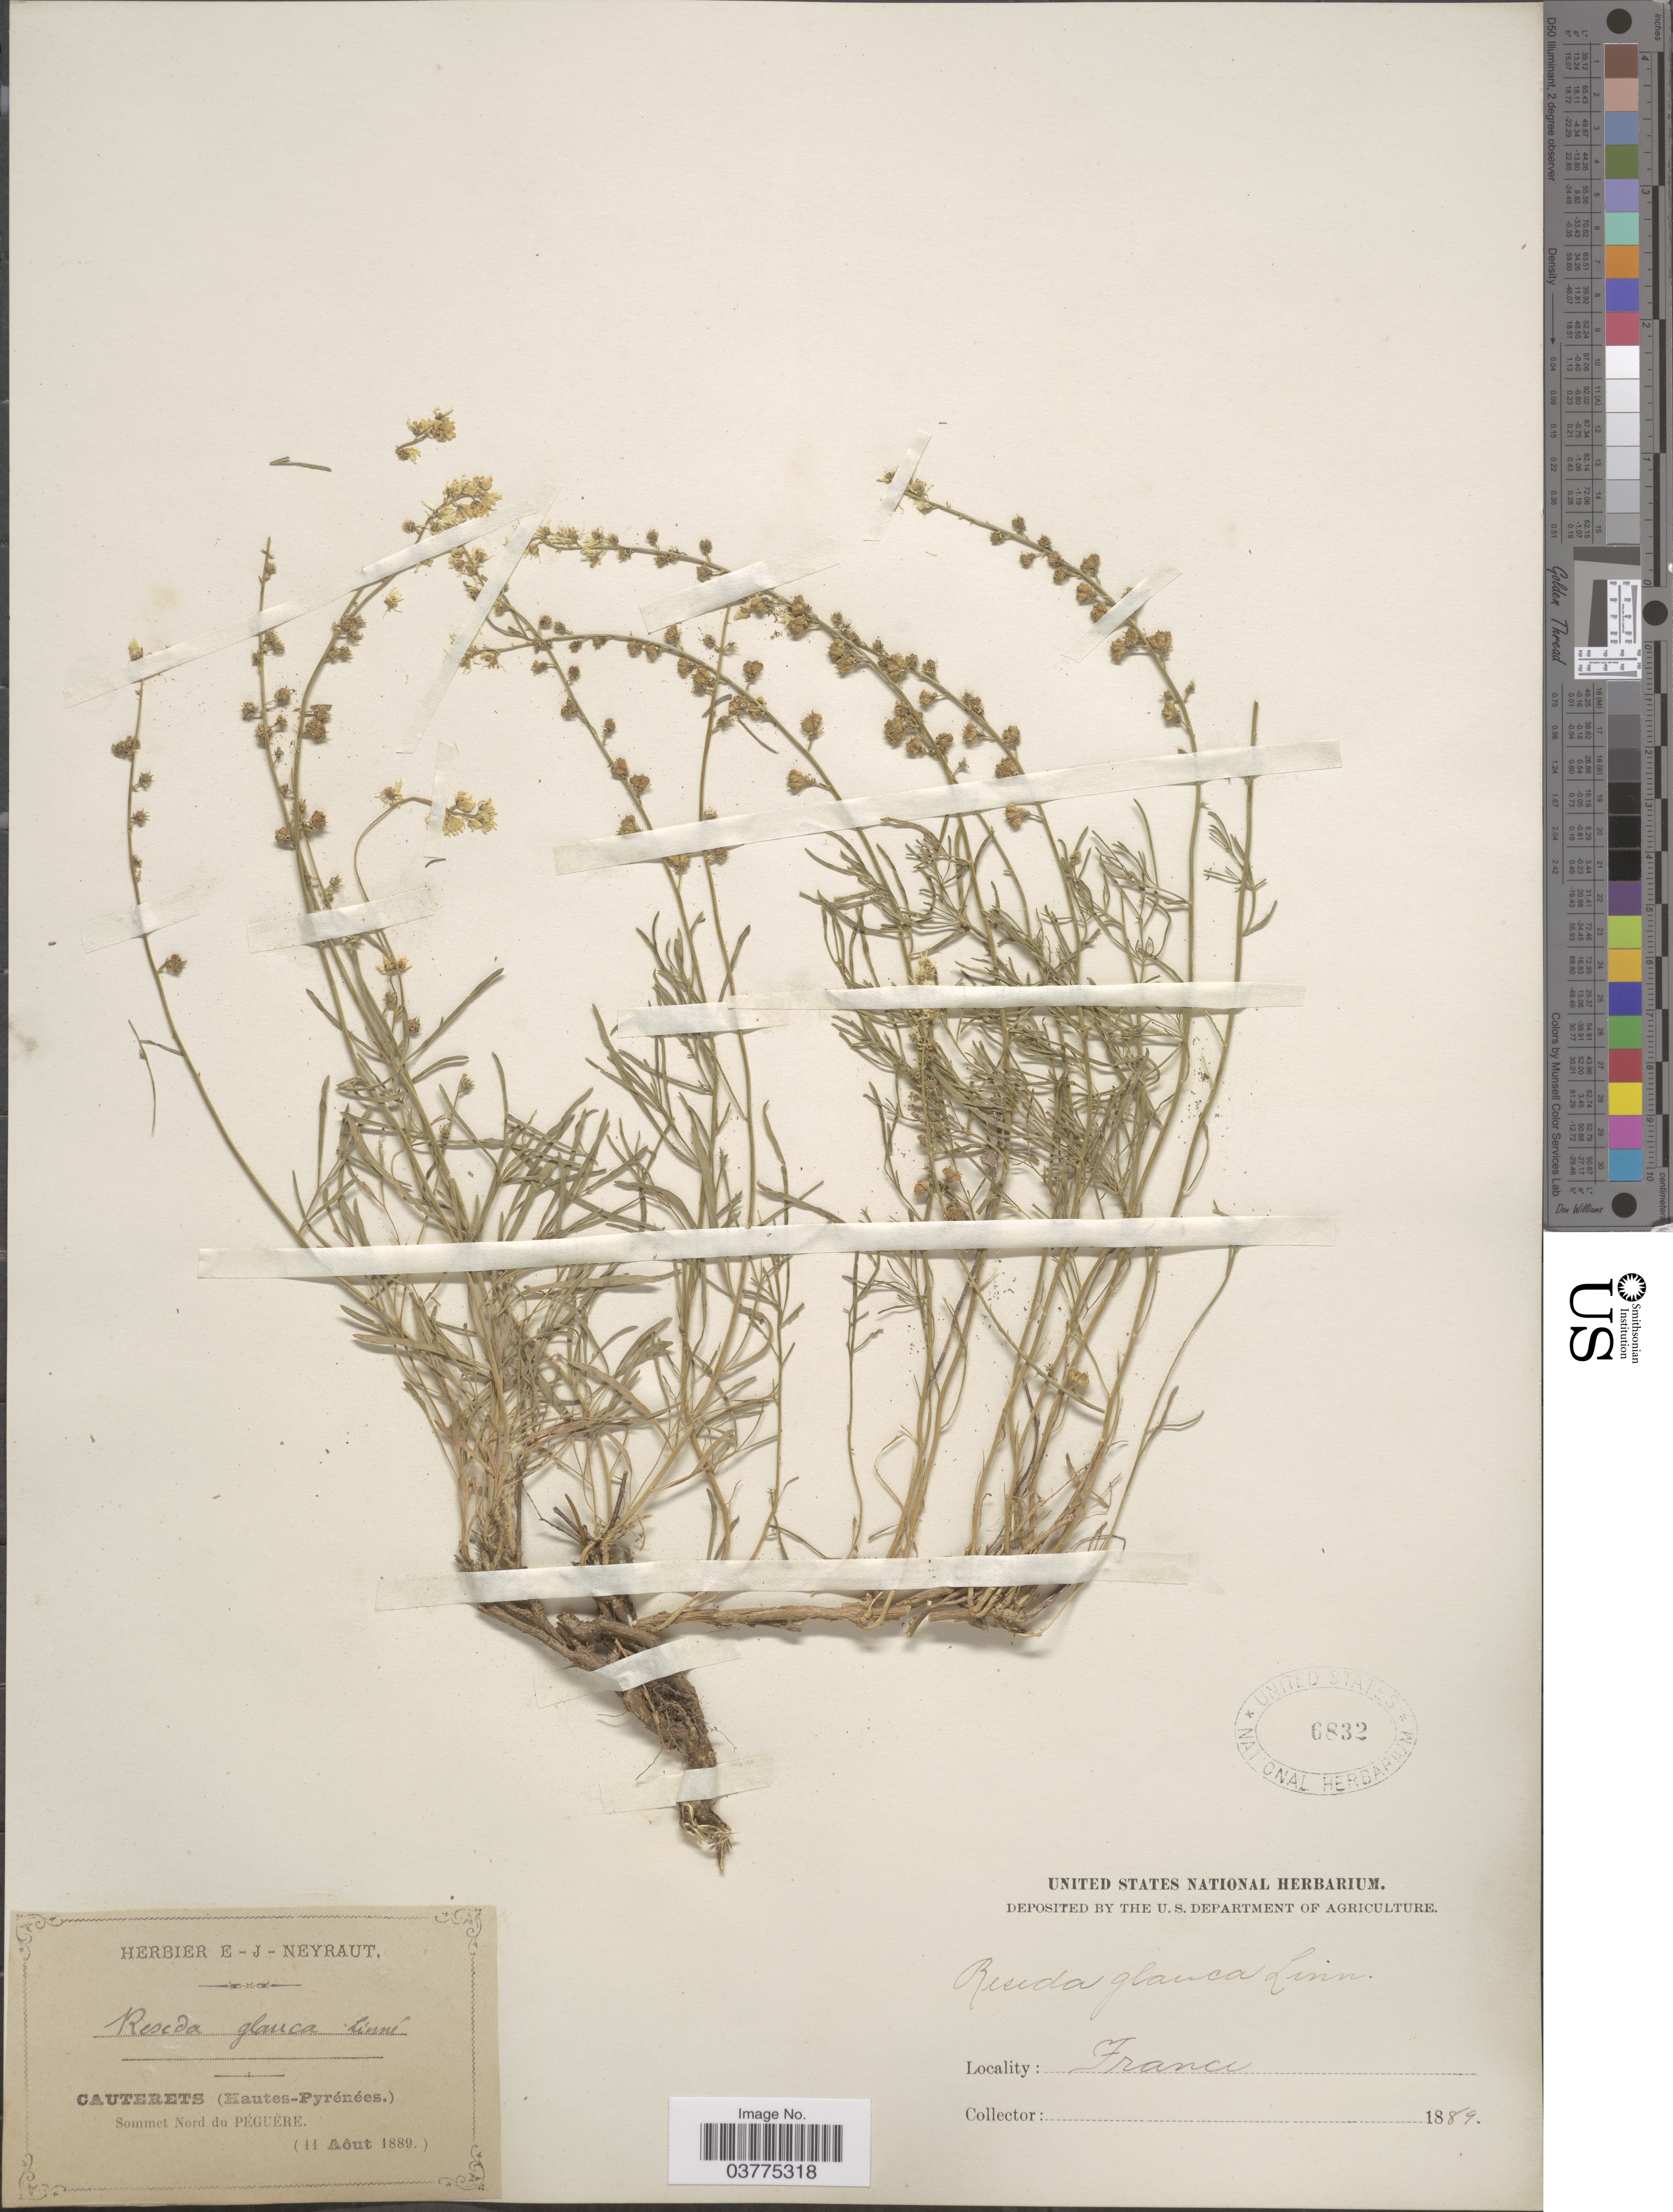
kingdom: Plantae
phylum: Tracheophyta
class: Magnoliopsida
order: Brassicales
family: Resedaceae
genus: Reseda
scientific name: Reseda glauca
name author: L.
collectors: ex herb. E. J. Neyraut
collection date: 1889-08-11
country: France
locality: Cauterets (Hautes-Pyrénées.). Sommet Nord du Péguere.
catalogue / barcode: US 6832